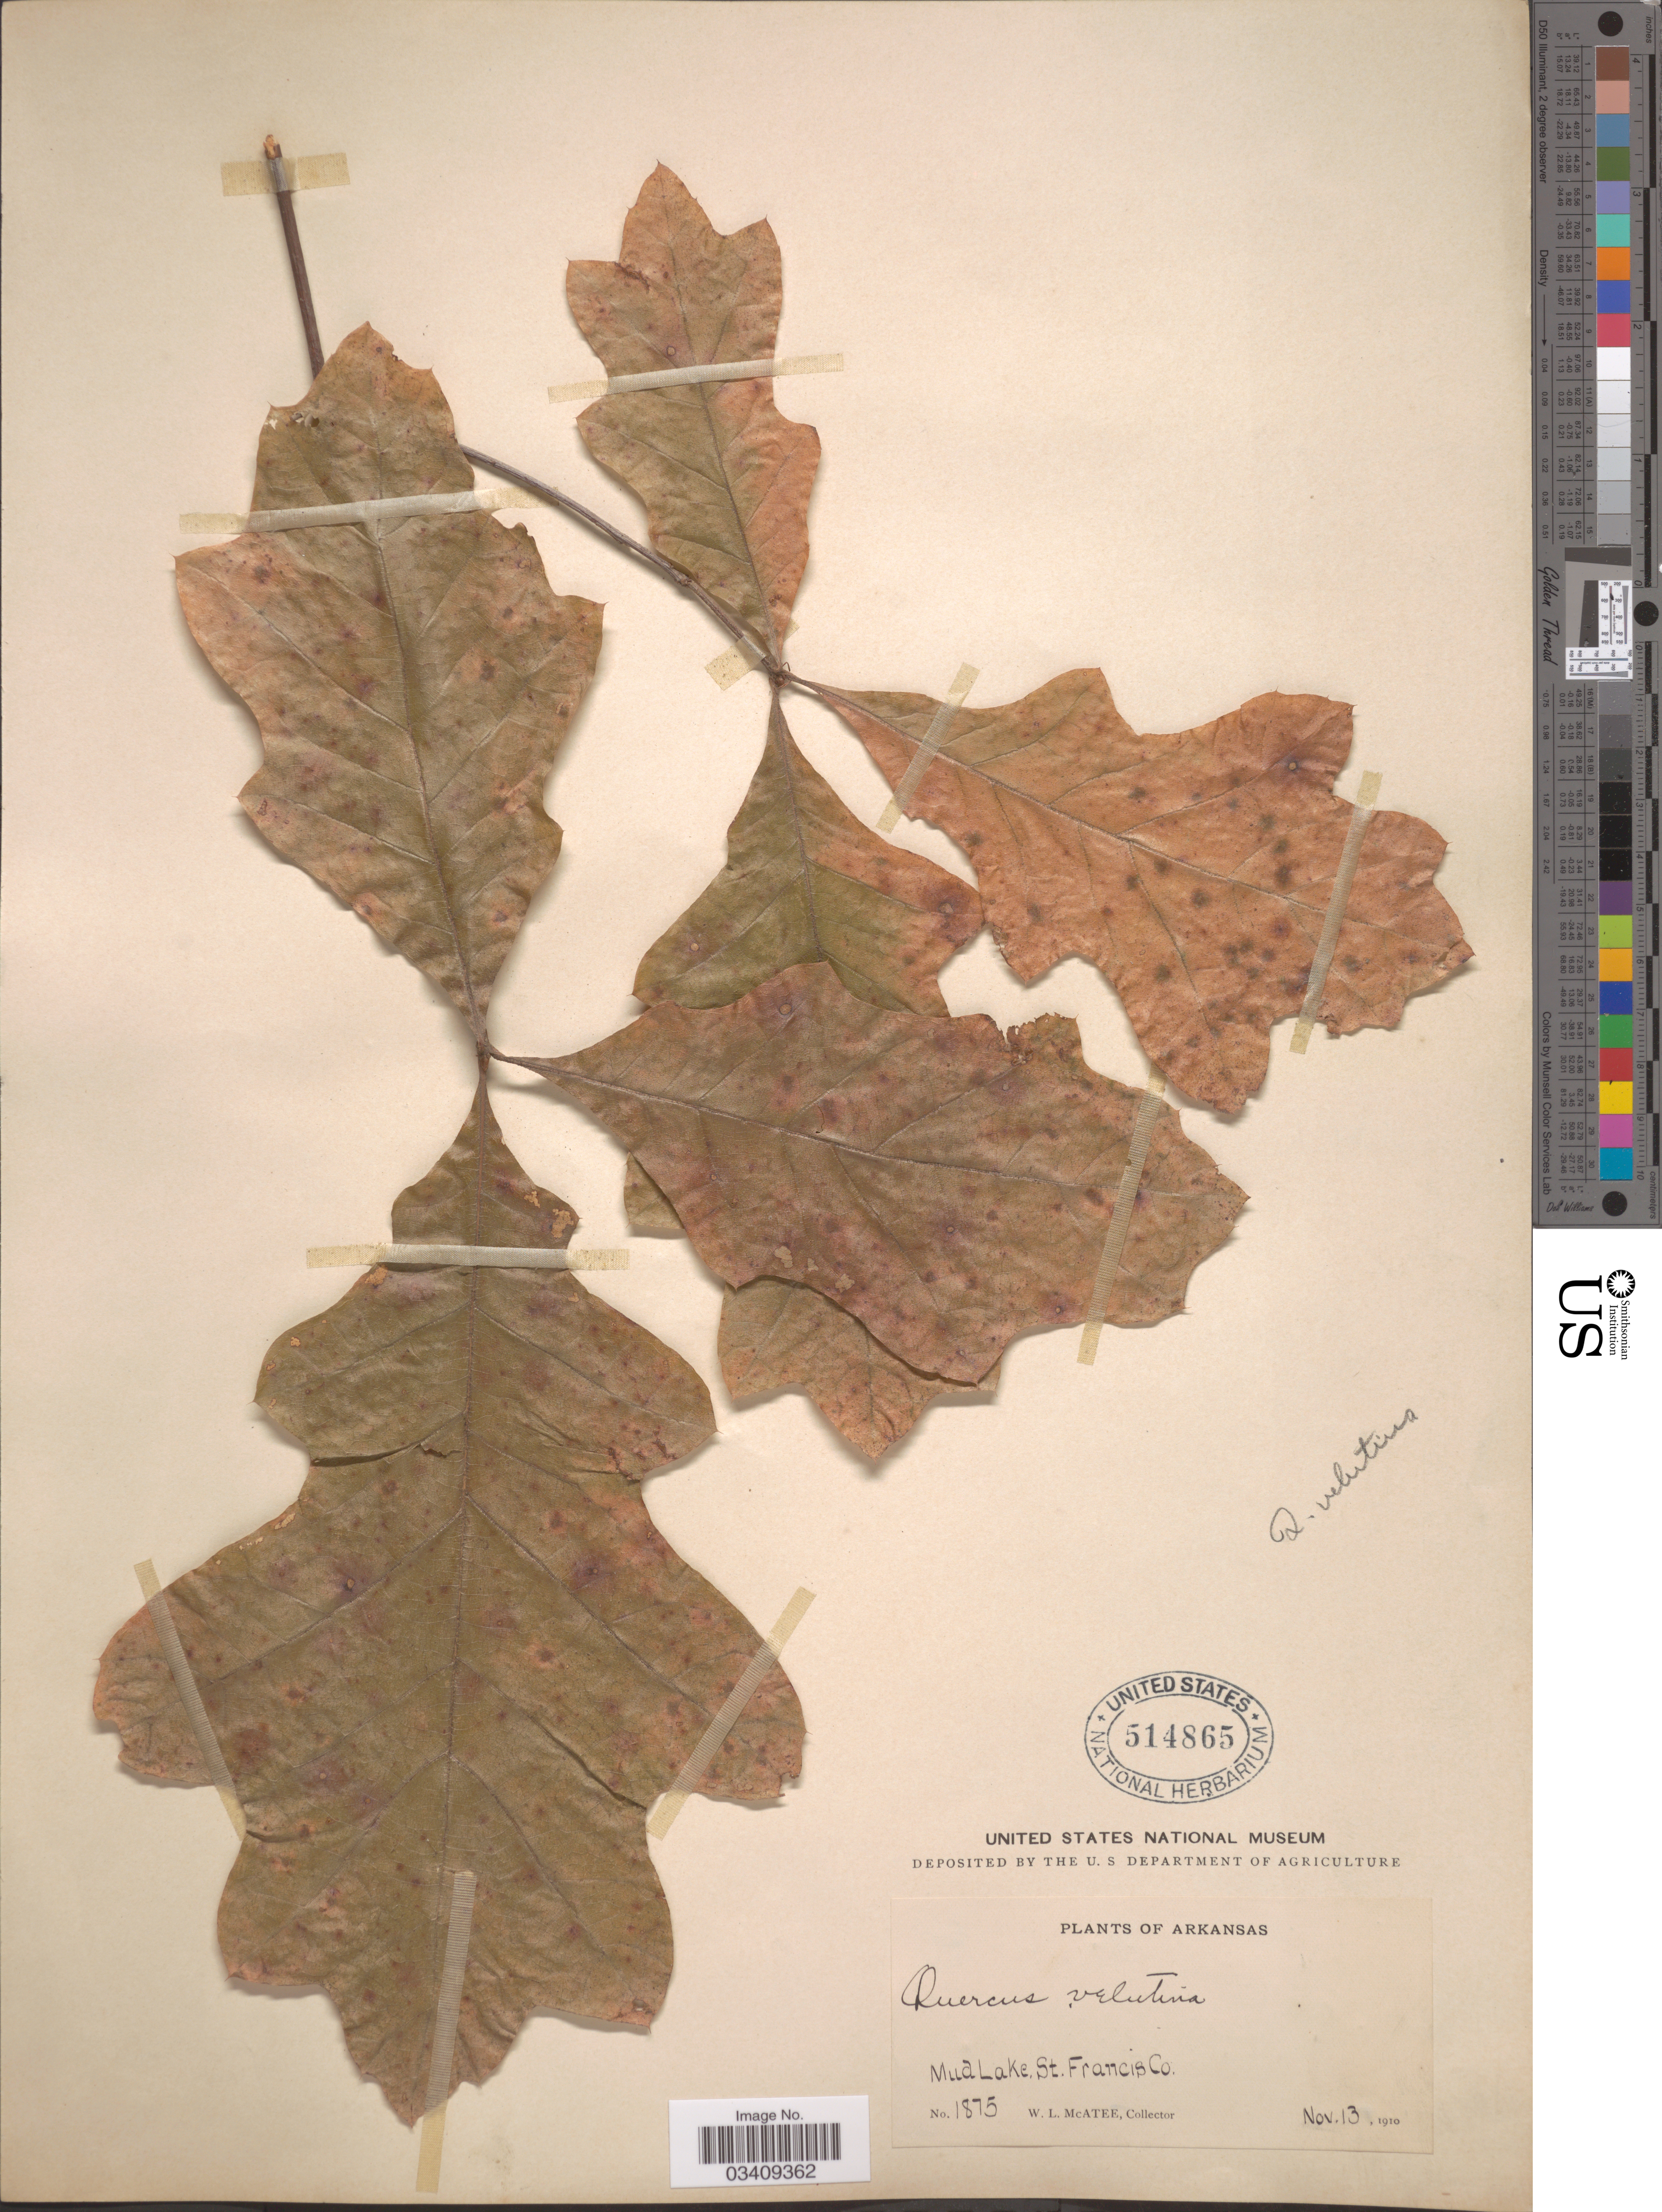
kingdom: Plantae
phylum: Tracheophyta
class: Magnoliopsida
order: Fagales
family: Fagaceae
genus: Quercus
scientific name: Quercus velutina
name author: Lam.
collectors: W. McAtee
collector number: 1875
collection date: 1910-11-13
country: United States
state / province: Arkansas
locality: Mud Lake, St. Francis Co.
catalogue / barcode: US 514865